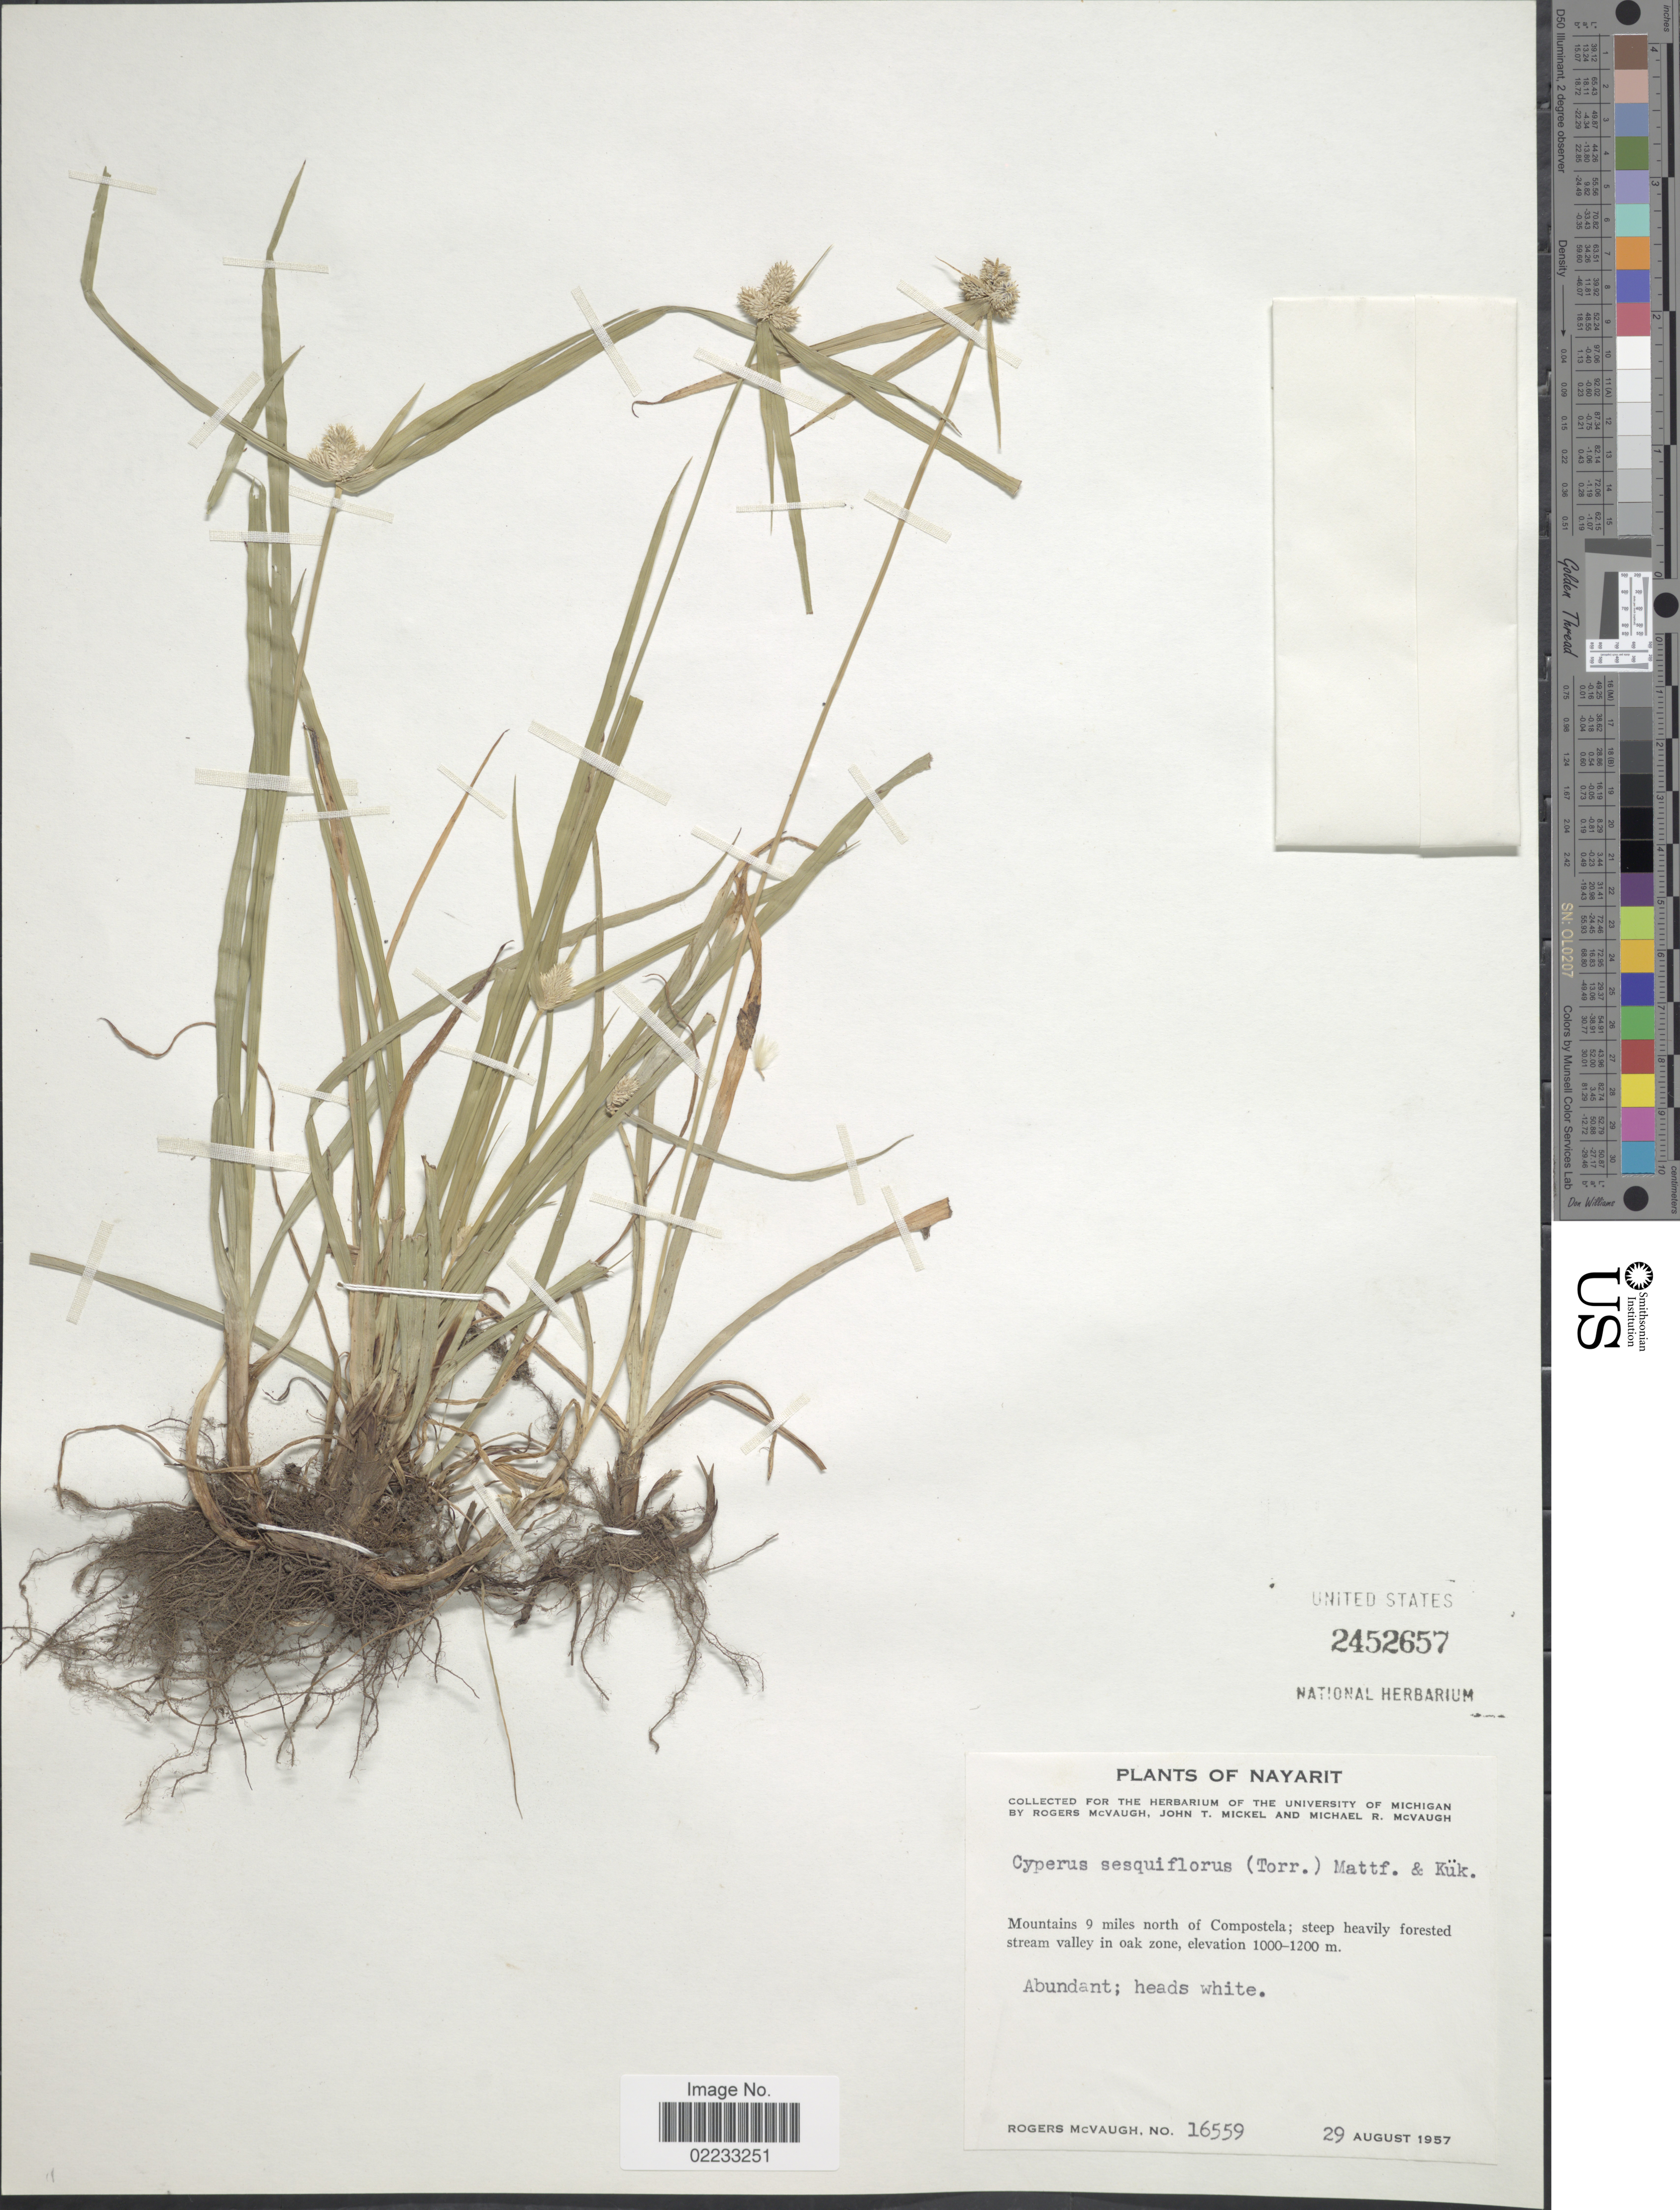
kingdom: Plantae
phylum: Tracheophyta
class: Liliopsida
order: Poales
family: Cyperaceae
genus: Cyperus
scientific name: Cyperus sesquiflorus subsp. sesquiflorus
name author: (Torr.) Mattf. & Kük.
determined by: Strong, M. T., (US), Smithsonian Institution - National Museum of Natural History (UNITED STATES)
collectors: R. McVaugh, J. T. Mickel & M. R. McVaugh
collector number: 16559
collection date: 1957-08-29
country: Mexico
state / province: Nayarit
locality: Mountains 9 miles north of Compostela; steep heavily forested stream valley in oak zone.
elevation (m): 1000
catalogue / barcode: US 2452657